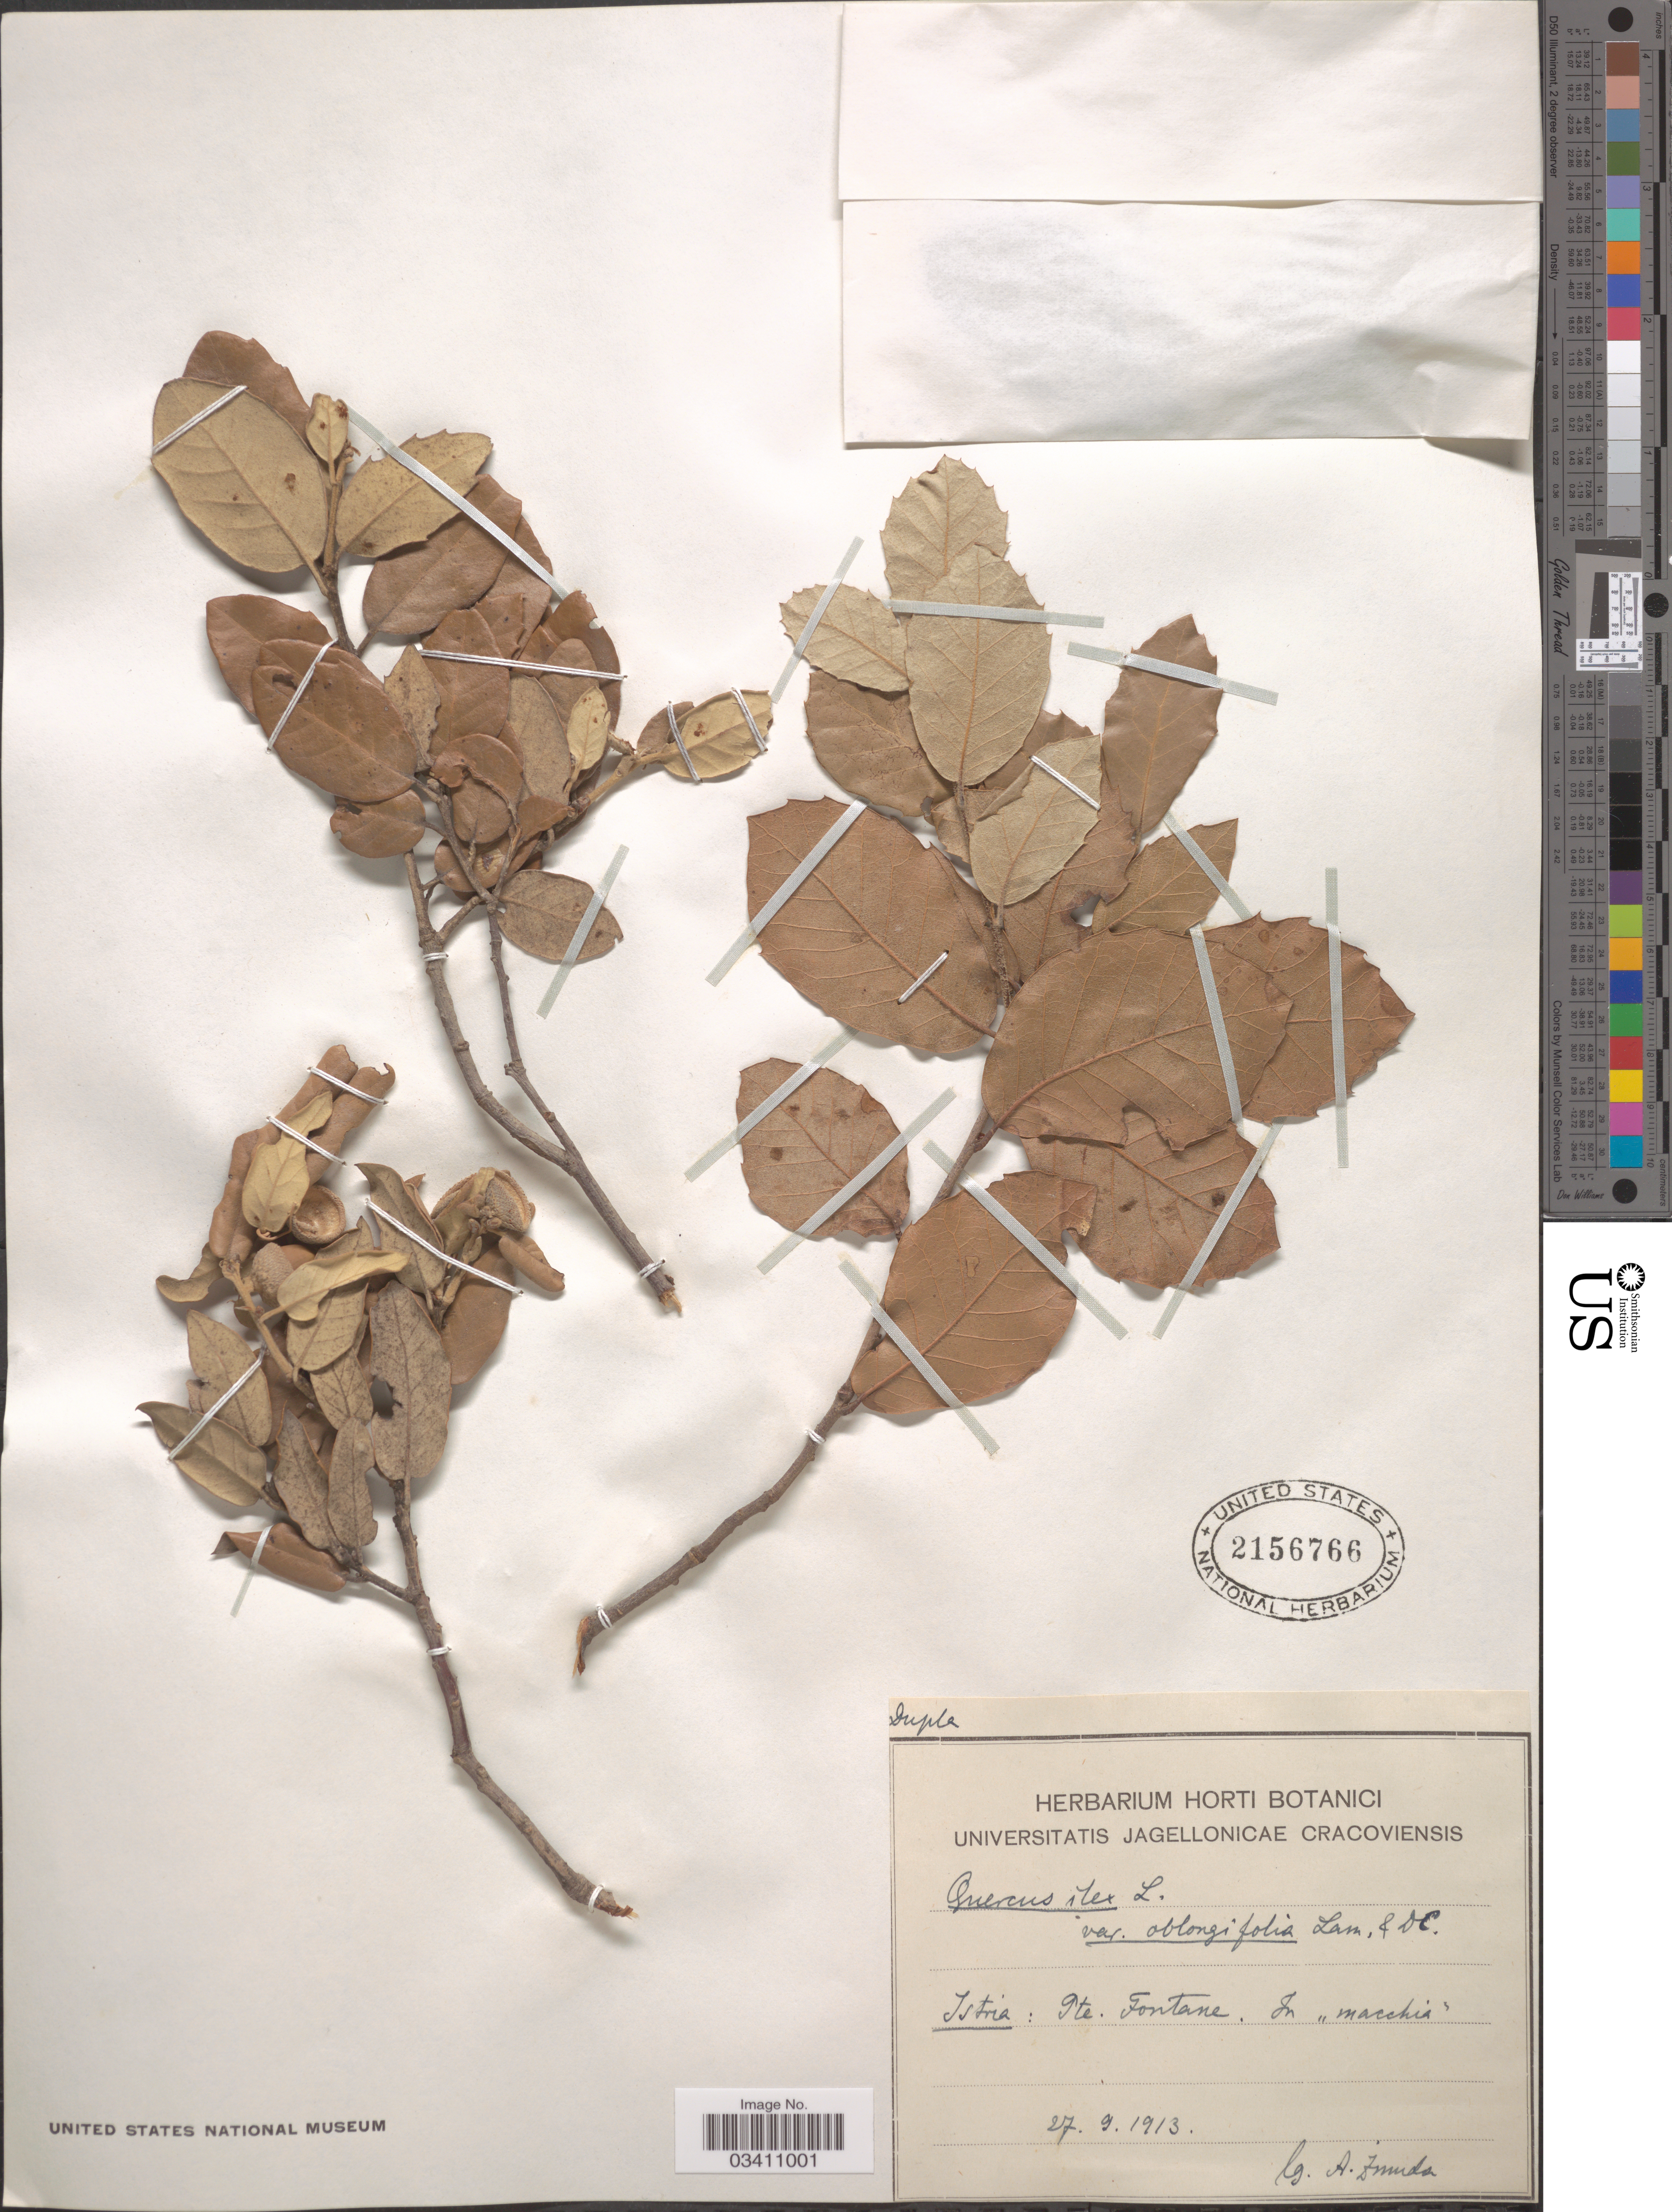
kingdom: Plantae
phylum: Tracheophyta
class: Magnoliopsida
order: Fagales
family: Fagaceae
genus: Quercus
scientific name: Quercus ilex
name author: Lour.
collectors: A. Zmuda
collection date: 1913-09-27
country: Croatia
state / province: Istria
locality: Pte. Fontane. In "macchia".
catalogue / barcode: US 2156766